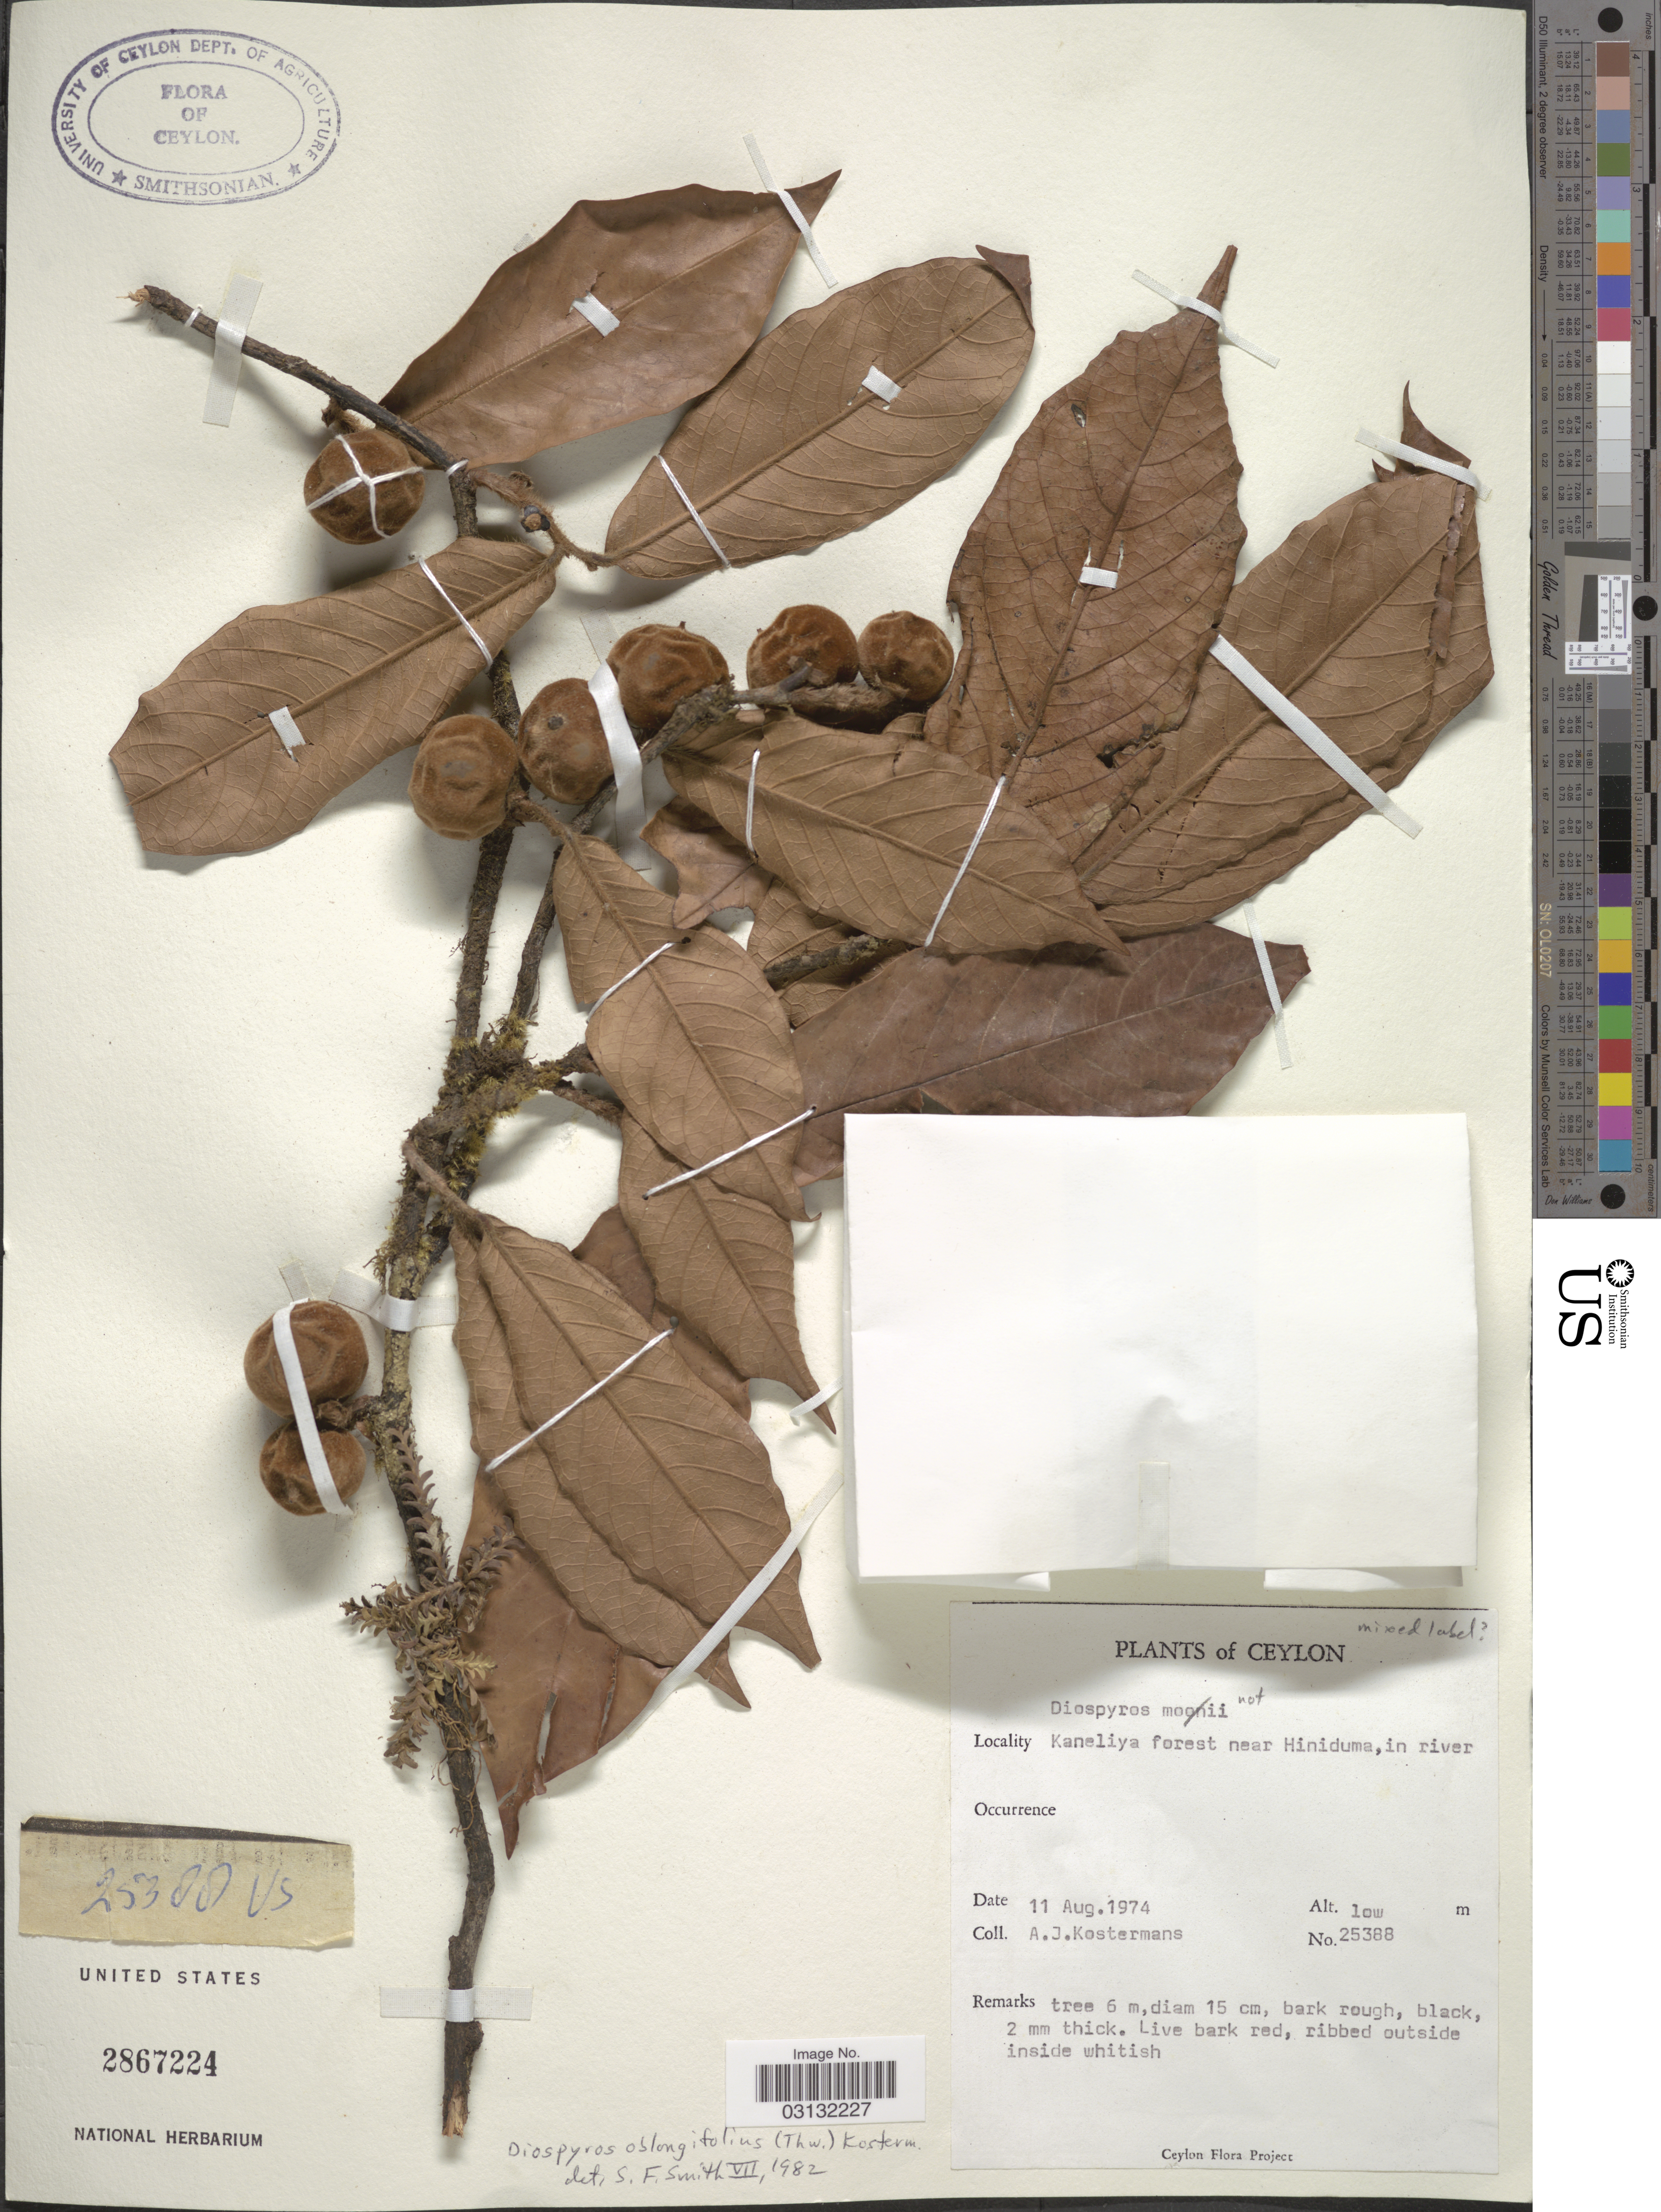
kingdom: Plantae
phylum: Tracheophyta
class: Magnoliopsida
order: Ericales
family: Ebenaceae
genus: Diospyros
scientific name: Diospyros oblongifolia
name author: (Thwaites) Kosterm.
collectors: A. J. G. Kostermans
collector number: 25388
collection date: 1974-08-11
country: Sri Lanka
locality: Ceylon. Kaneliya forest near Hiniduma, in river.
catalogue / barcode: US 2867224